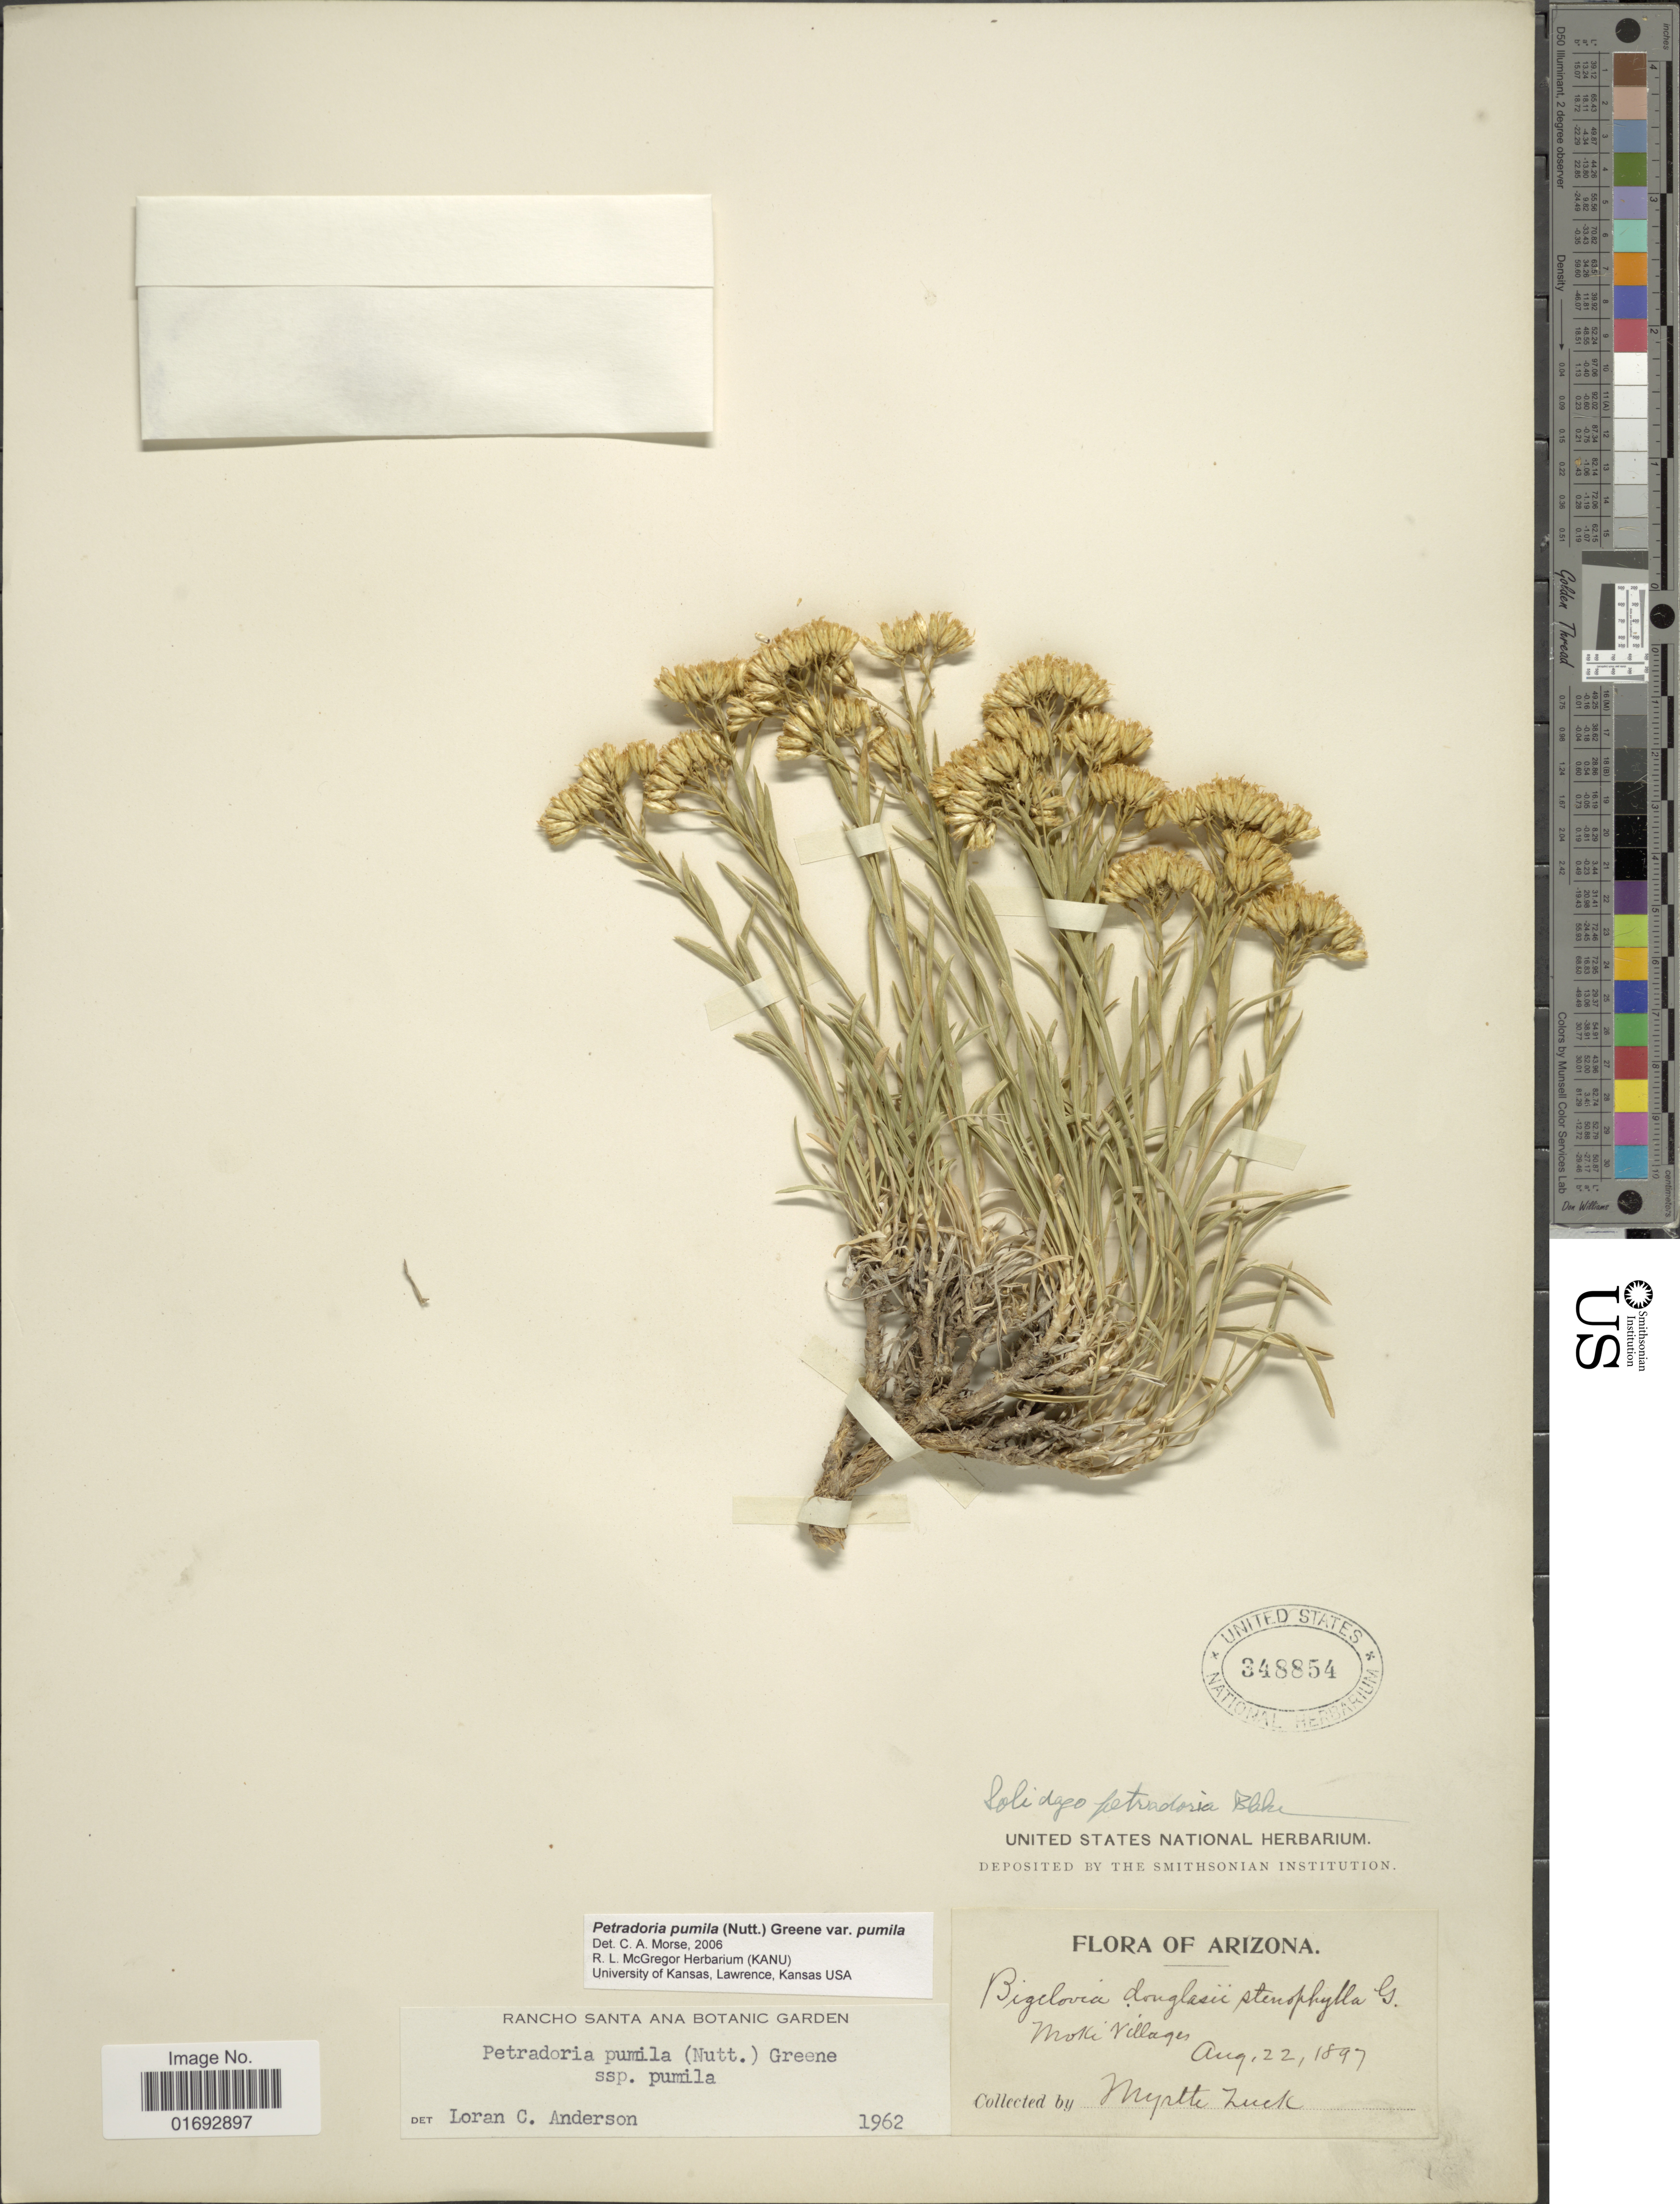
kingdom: Plantae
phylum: Tracheophyta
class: Magnoliopsida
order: Asterales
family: Asteraceae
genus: Petradoria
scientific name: Petradoria pumila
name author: (Nutt.) Greene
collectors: M. Zuck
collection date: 1897-08-22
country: United States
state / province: Arizona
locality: Moki Villages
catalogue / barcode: US 348854